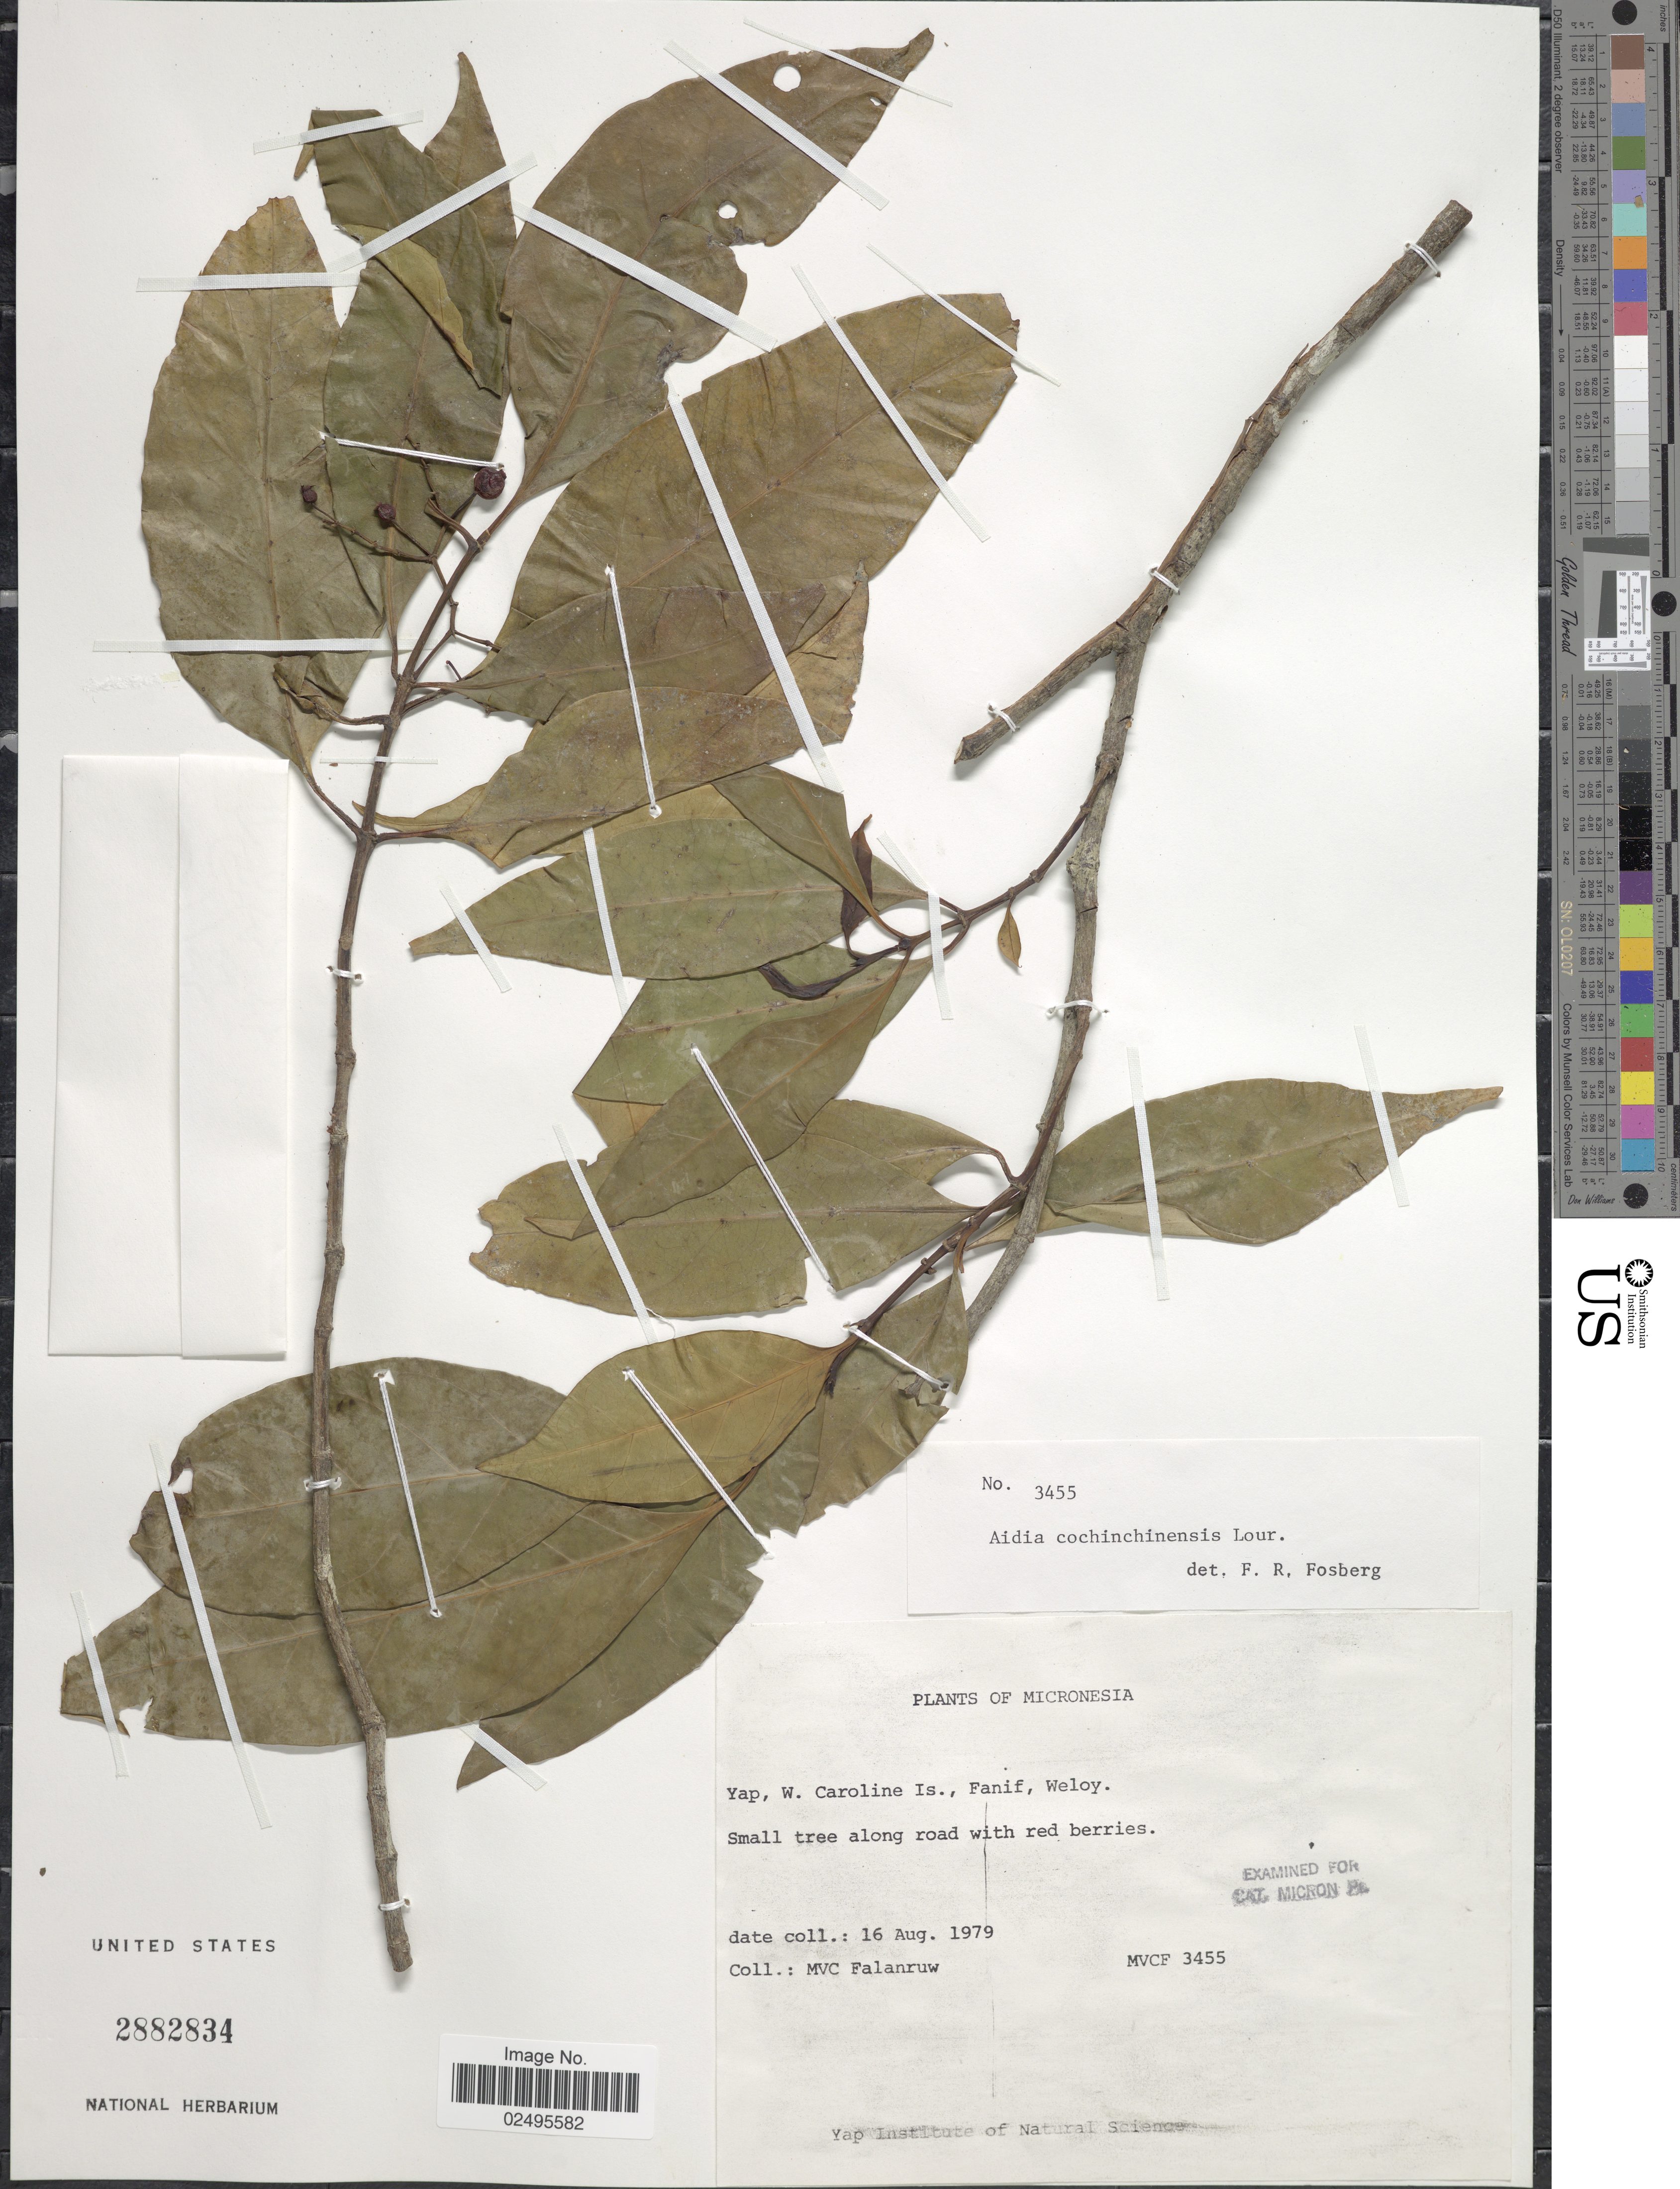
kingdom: Plantae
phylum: Tracheophyta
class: Magnoliopsida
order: Gentianales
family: Rubiaceae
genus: Aidia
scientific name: Aidia graeffei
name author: (Reinecke) Tirveng.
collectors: M. V. Falanruw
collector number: MVCF3455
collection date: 1979-08-16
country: Micronesia, Federated States of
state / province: Yap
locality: Micronesia. Yap, W. Caroline Is., Fanif, Weloy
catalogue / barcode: US 2882834